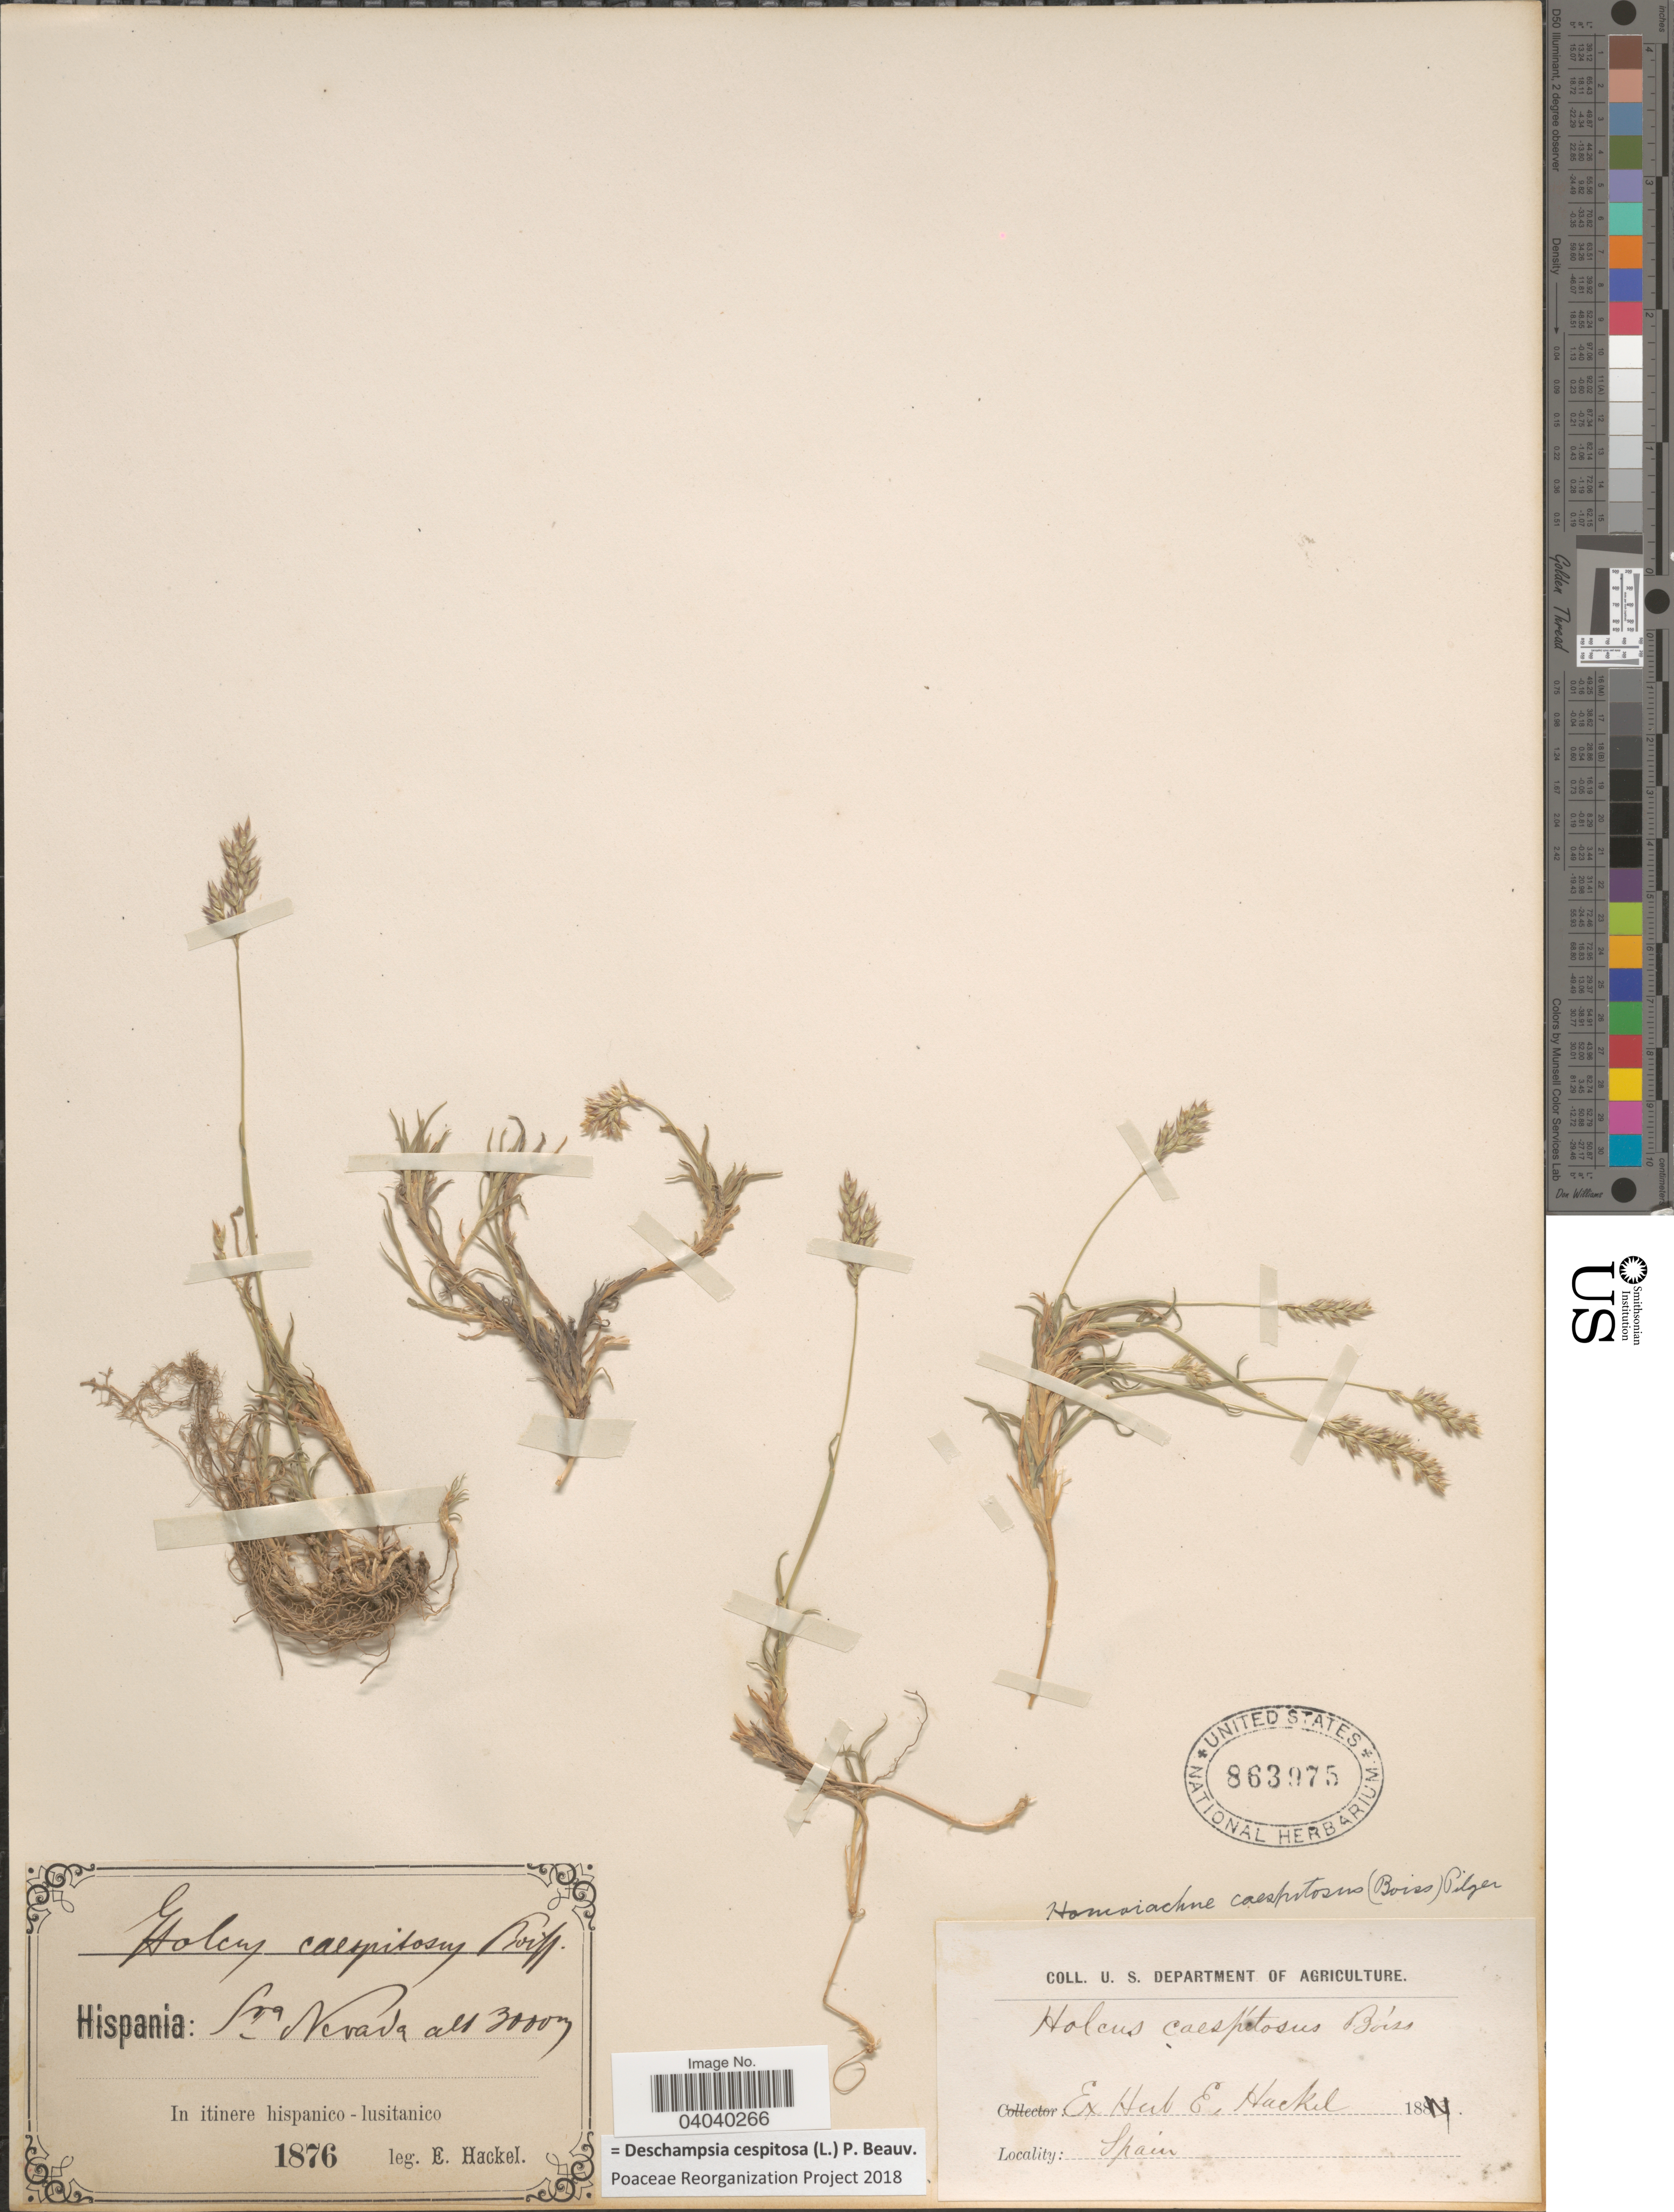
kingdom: Plantae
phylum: Tracheophyta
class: Liliopsida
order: Poales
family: Poaceae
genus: Deschampsia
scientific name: Deschampsia cespitosa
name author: (L.) P. Beauv.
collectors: E. Hackel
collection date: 1876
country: Spain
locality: Hispania: Sra. Nevada. In itinere hispanico - lusitanico.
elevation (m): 3000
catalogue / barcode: US 863975